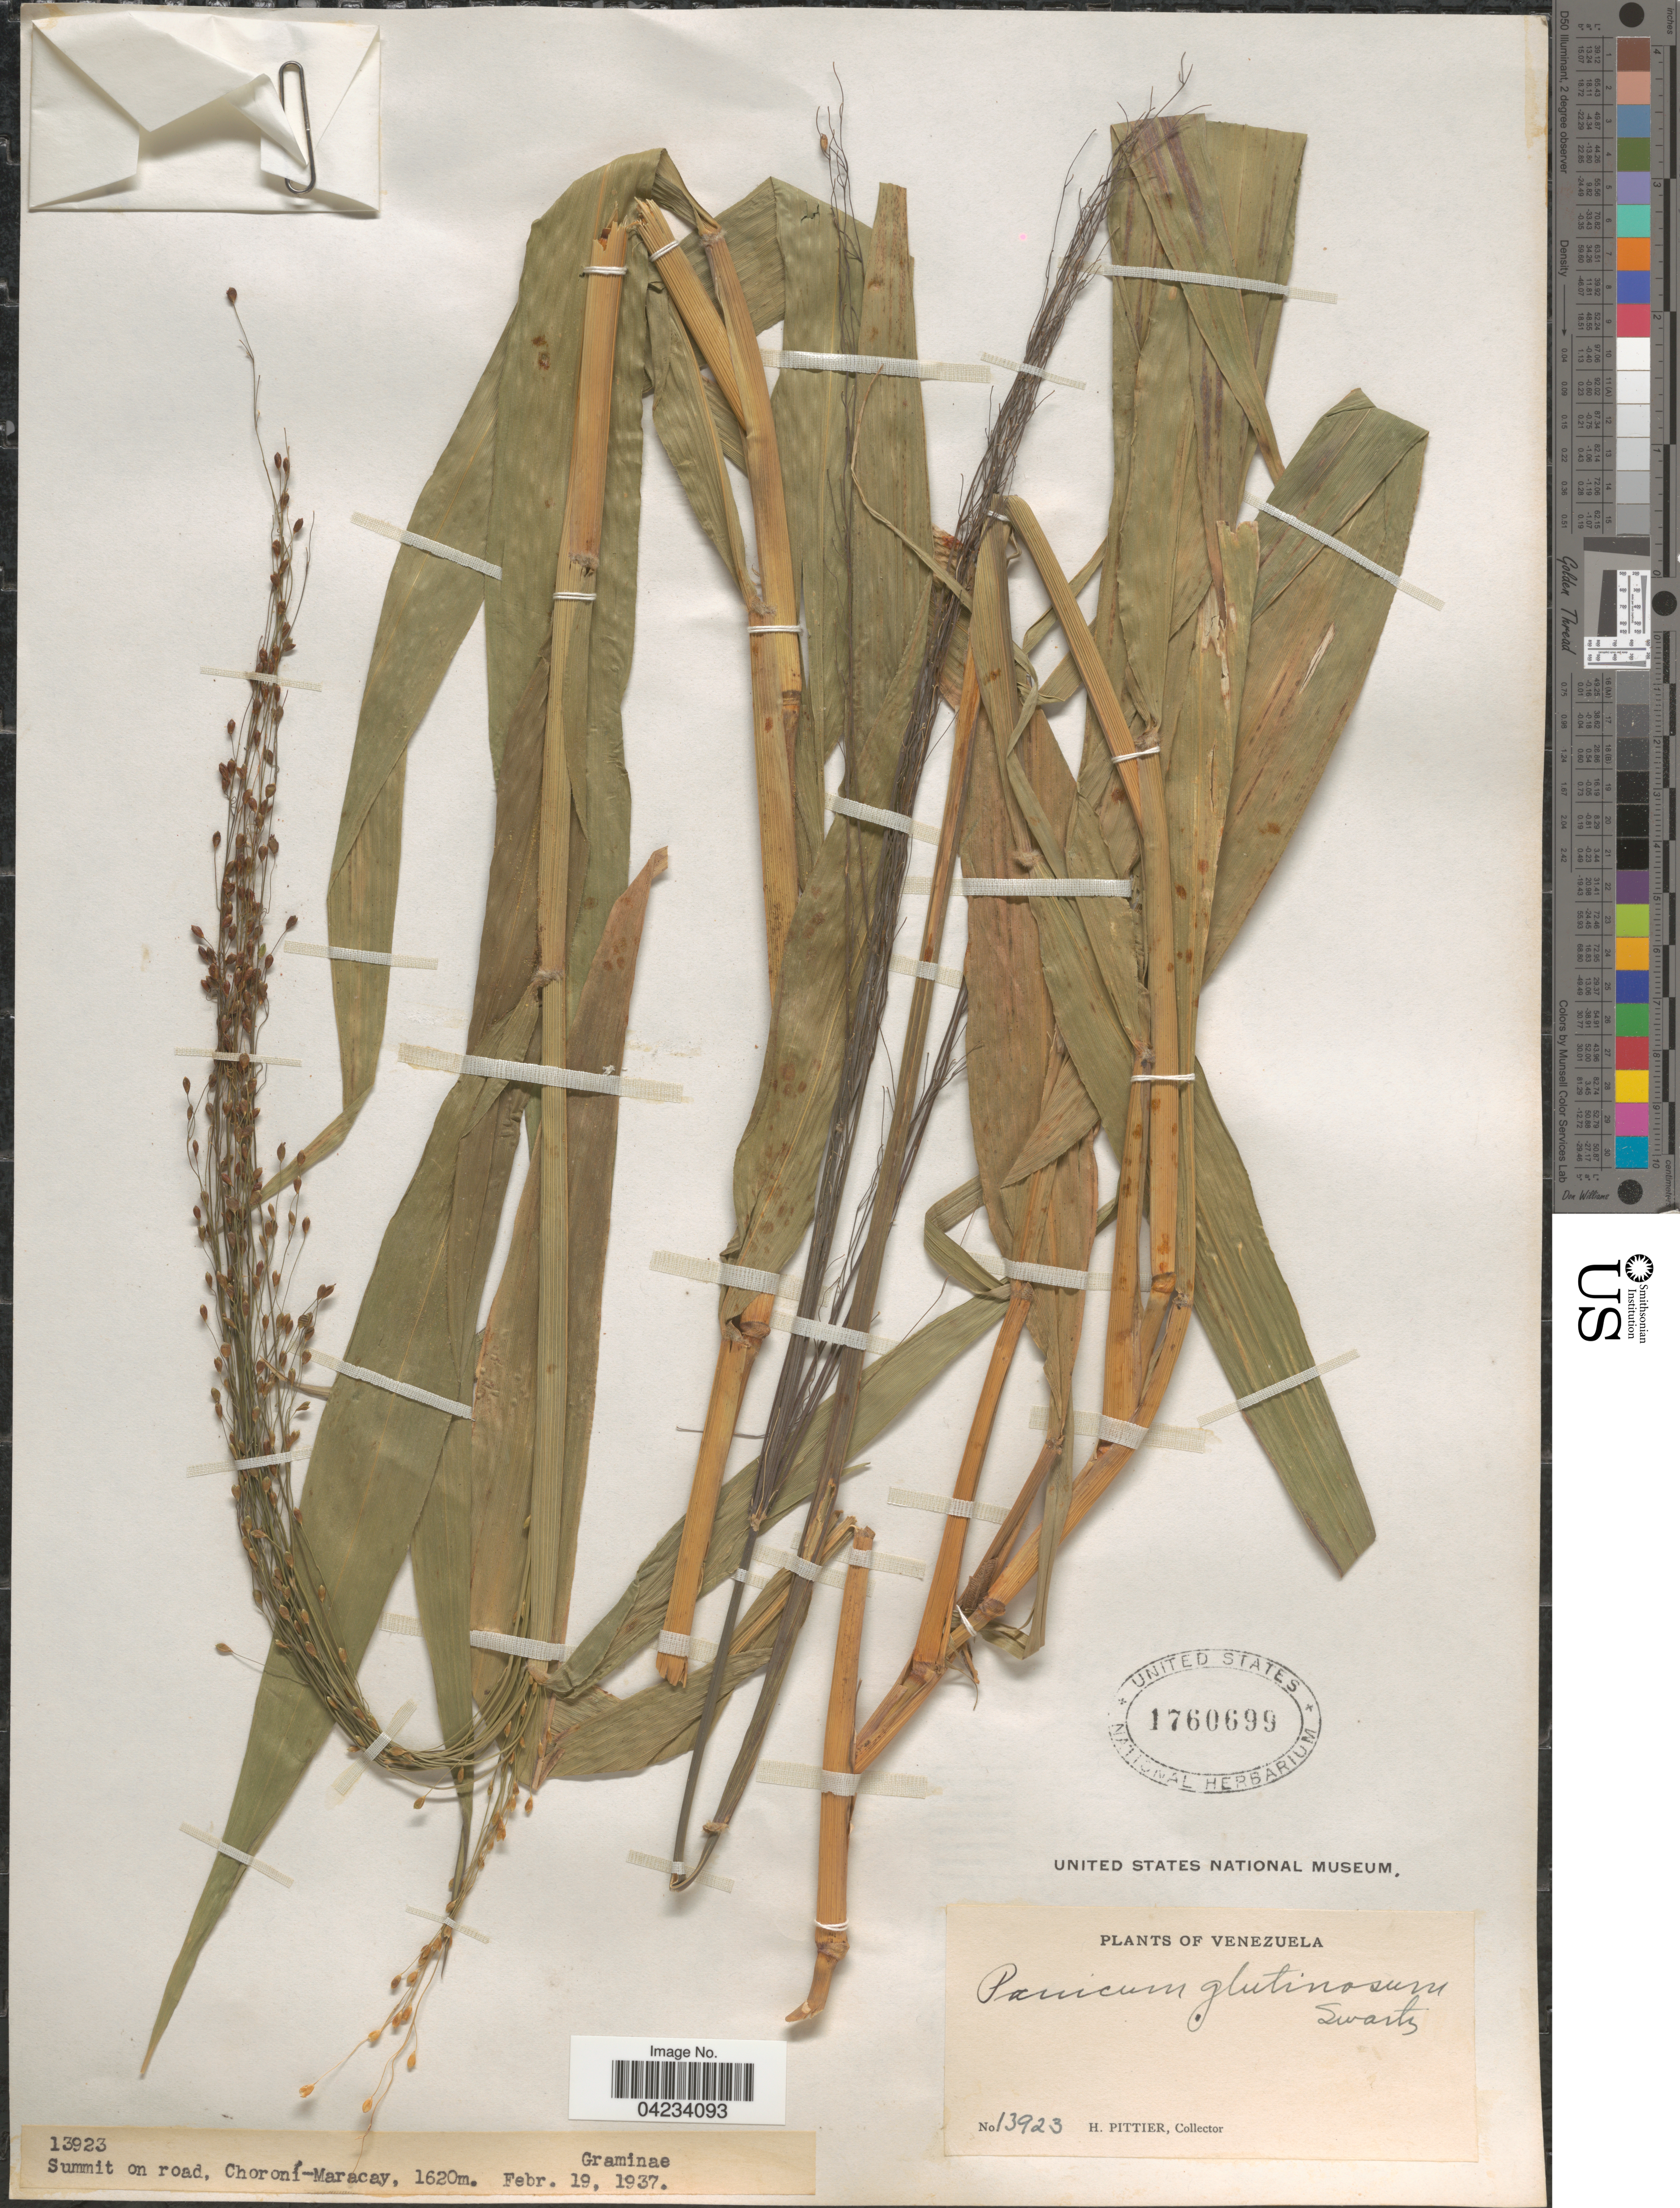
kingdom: Plantae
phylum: Tracheophyta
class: Liliopsida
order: Poales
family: Poaceae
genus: Homolepis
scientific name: Homolepis glutinosa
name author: (Sw.) Zuloaga & Soderstr.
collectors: H. F. Pittier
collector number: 13923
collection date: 1937-02-19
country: Venezuela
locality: Summit on road, Choroní-Maracay.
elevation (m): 1620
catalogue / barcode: US 1760699